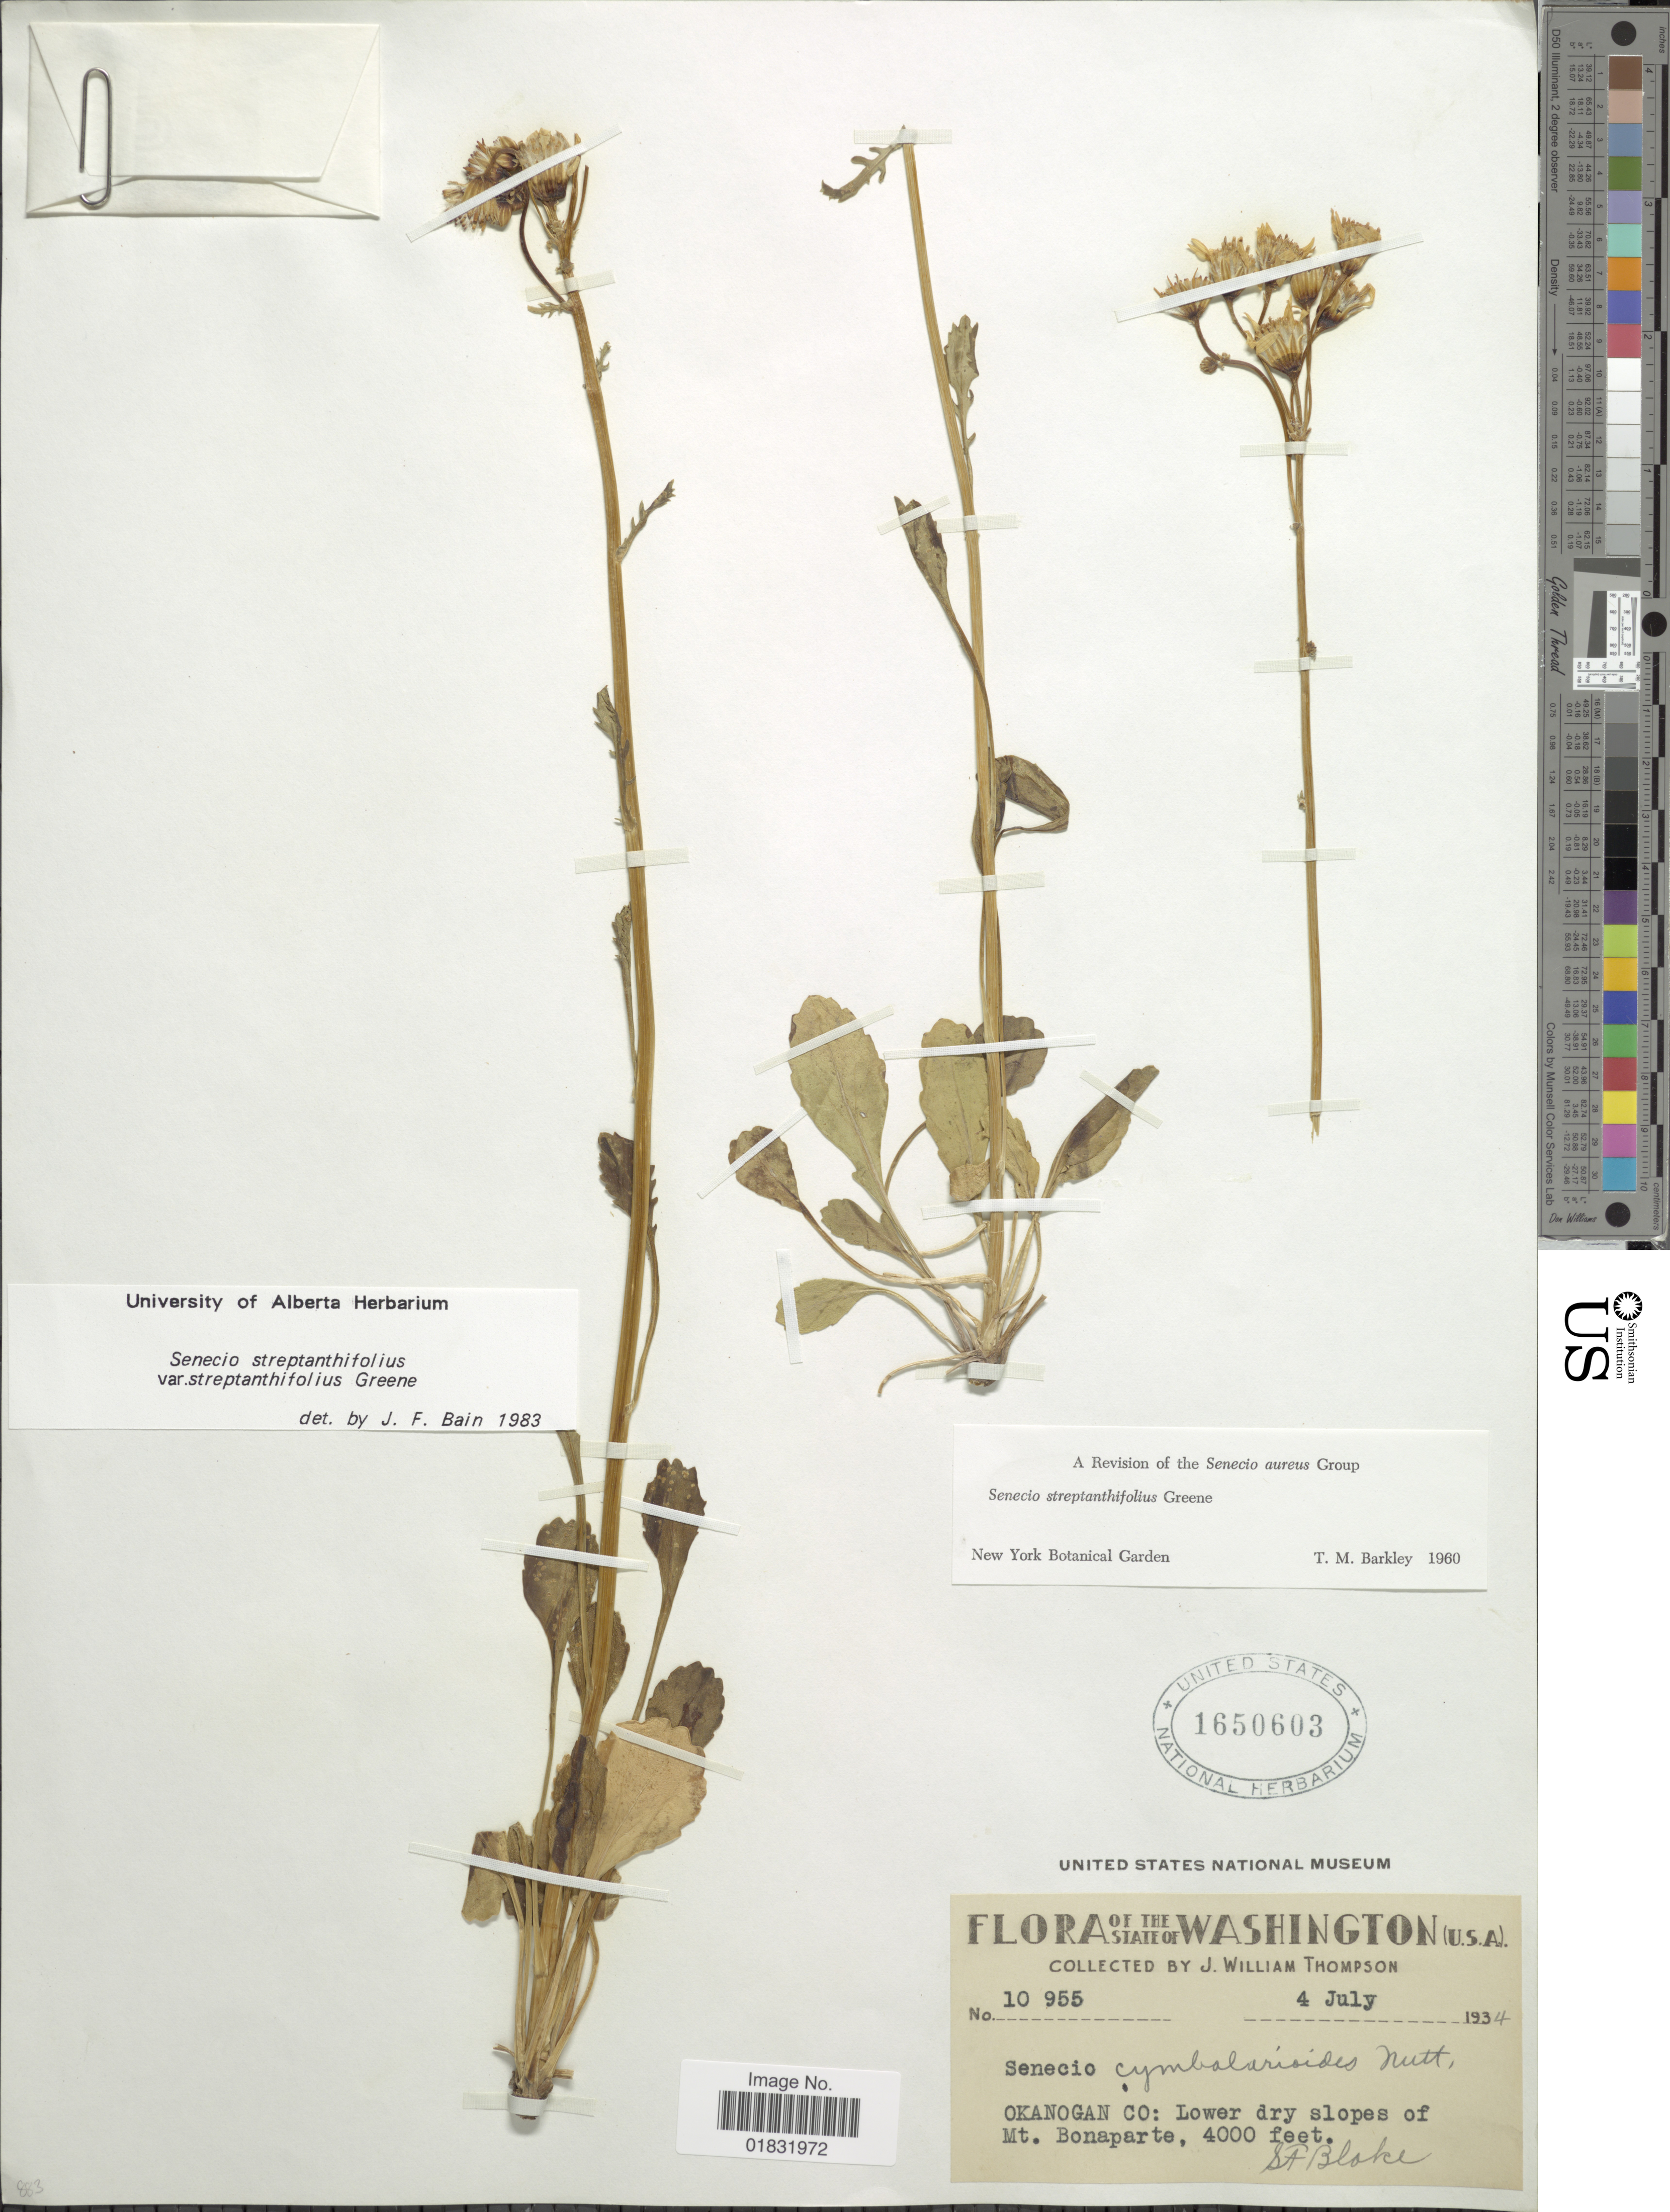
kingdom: Plantae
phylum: Tracheophyta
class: Magnoliopsida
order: Asterales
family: Asteraceae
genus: Packera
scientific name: Packera streptanthifolia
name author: (Greene) W.A. Weber & Á. Löve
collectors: J. W. Thompson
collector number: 10955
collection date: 1934-07-04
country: United States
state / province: Washington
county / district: Okanogan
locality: Okanogan Co: Lower dry slopes of Mt. Bonaparte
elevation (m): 1219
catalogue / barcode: US 1650603